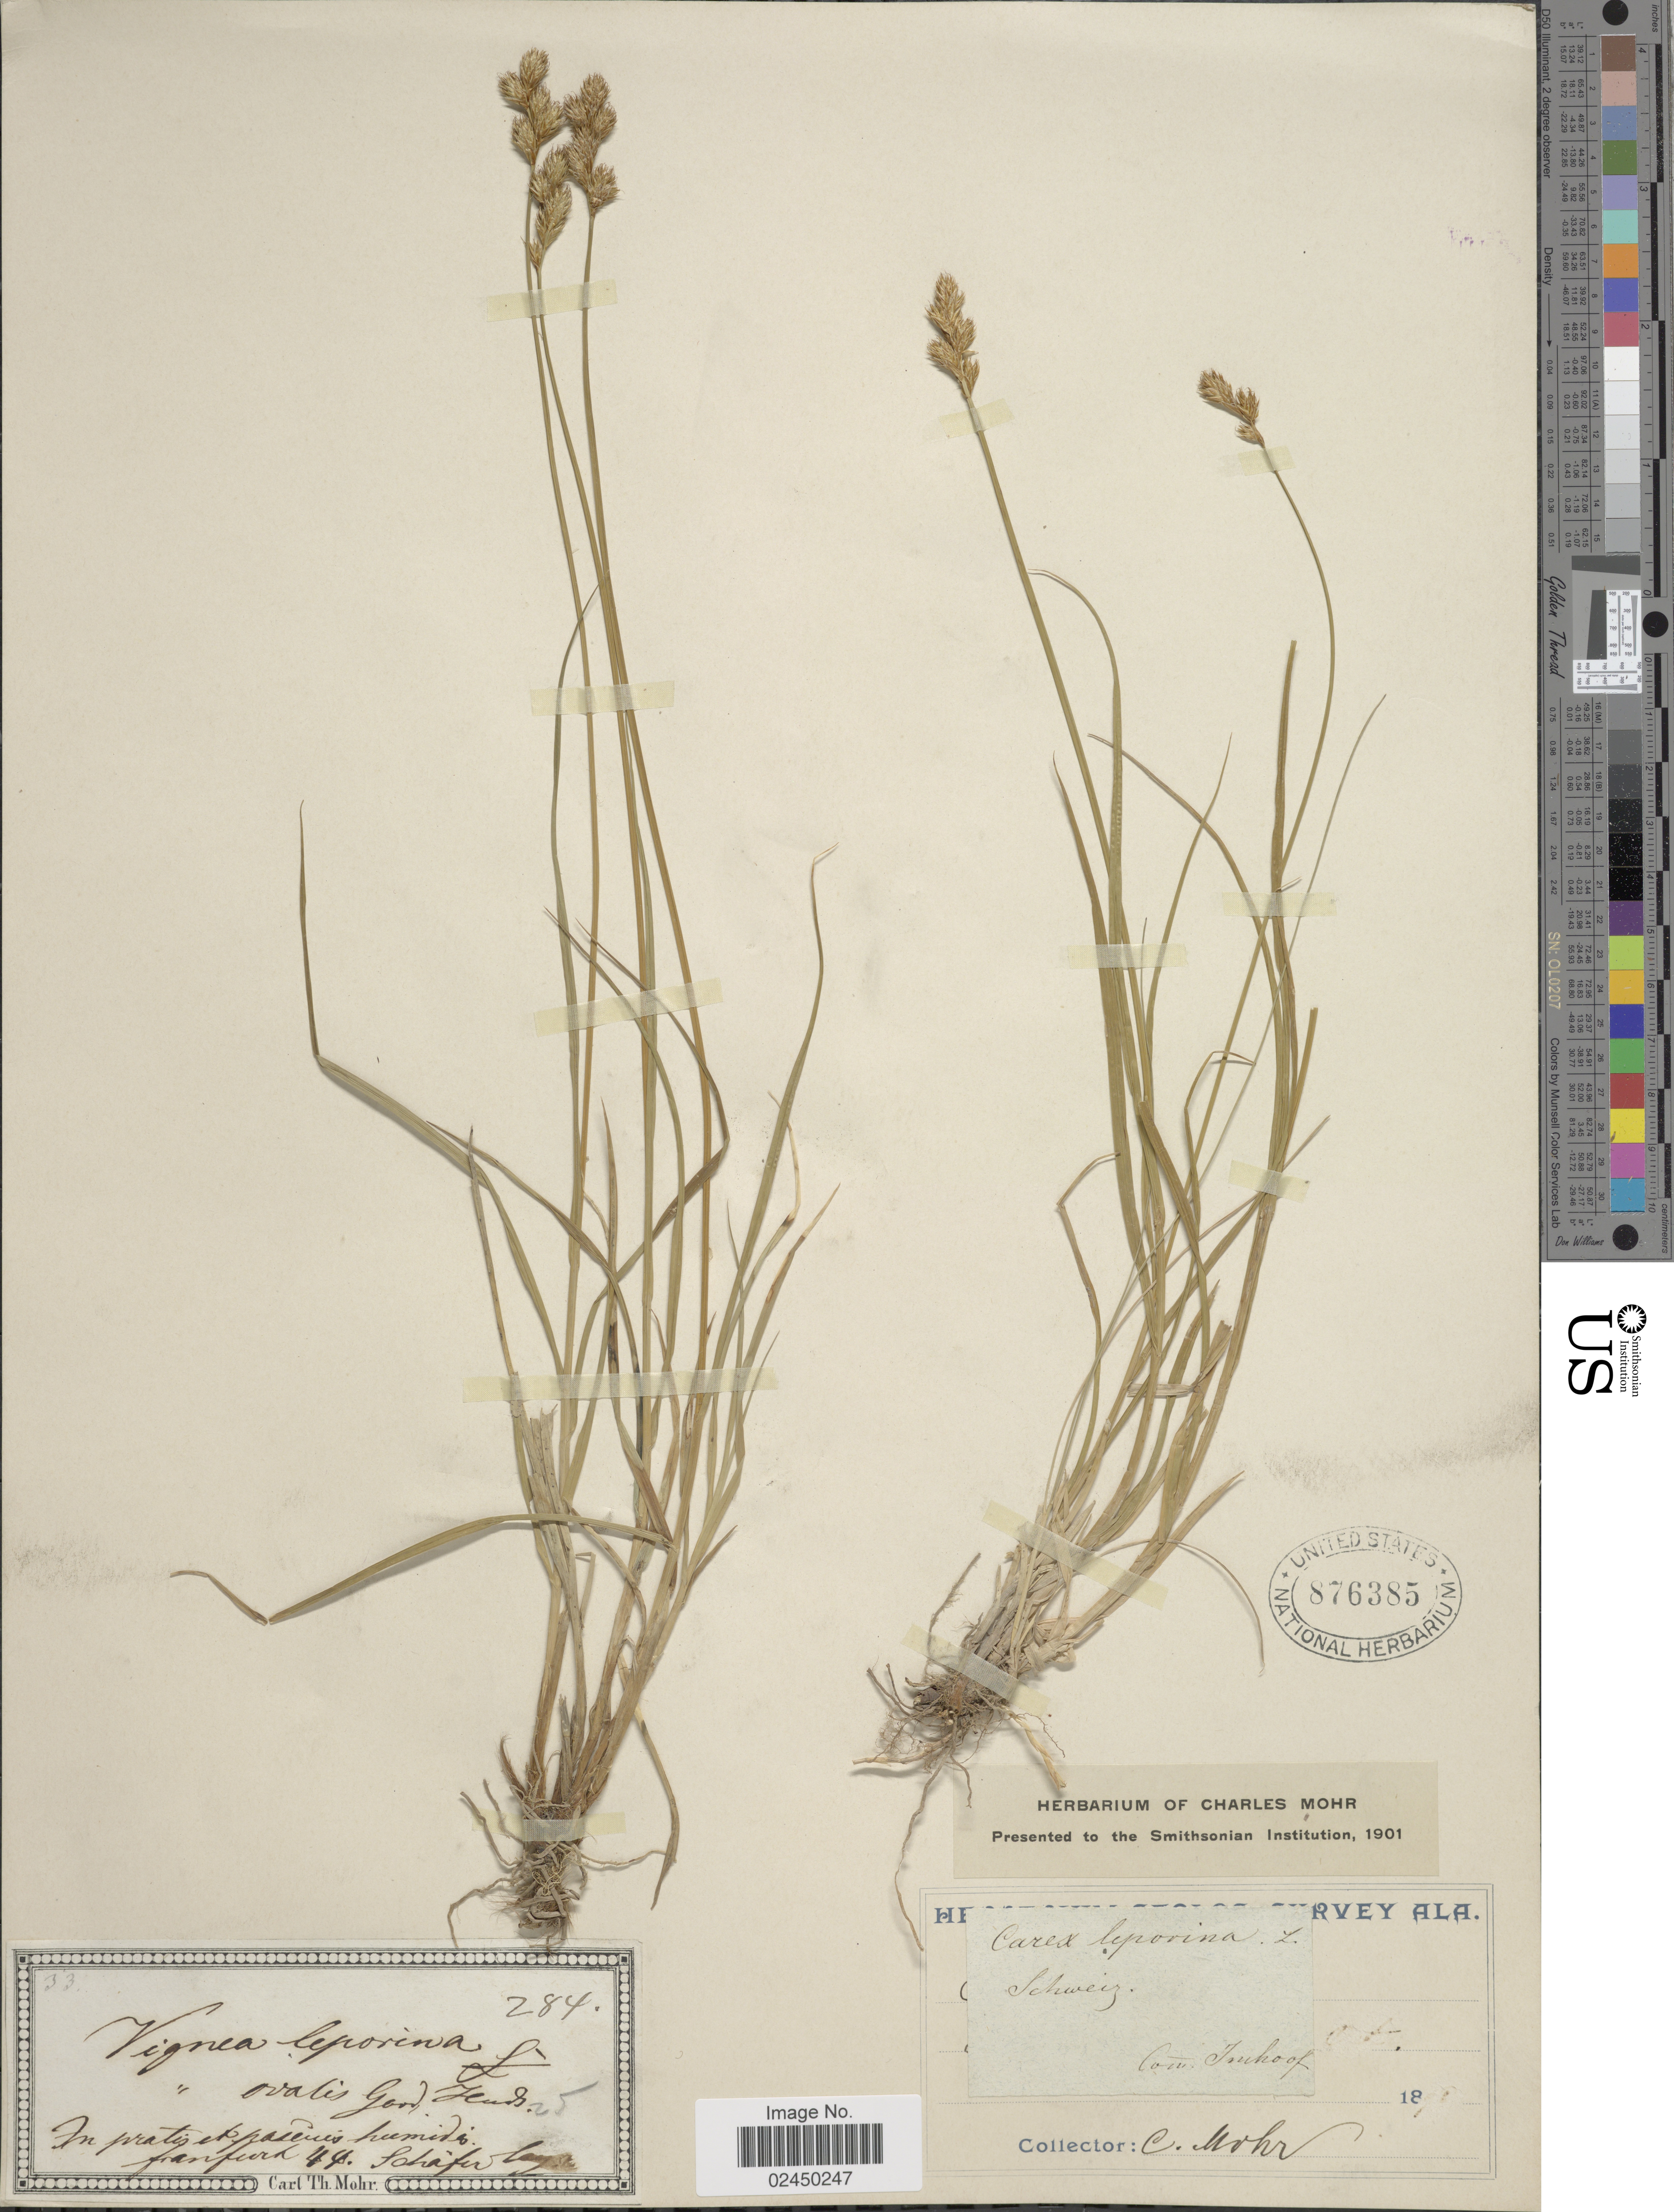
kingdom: Plantae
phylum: Tracheophyta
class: Liliopsida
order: Poales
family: Cyperaceae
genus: Carex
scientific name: Carex leporina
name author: L.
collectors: C. T. Mohr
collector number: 284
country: Switzerland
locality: In pratis et pascuis humidis.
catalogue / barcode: US 876385